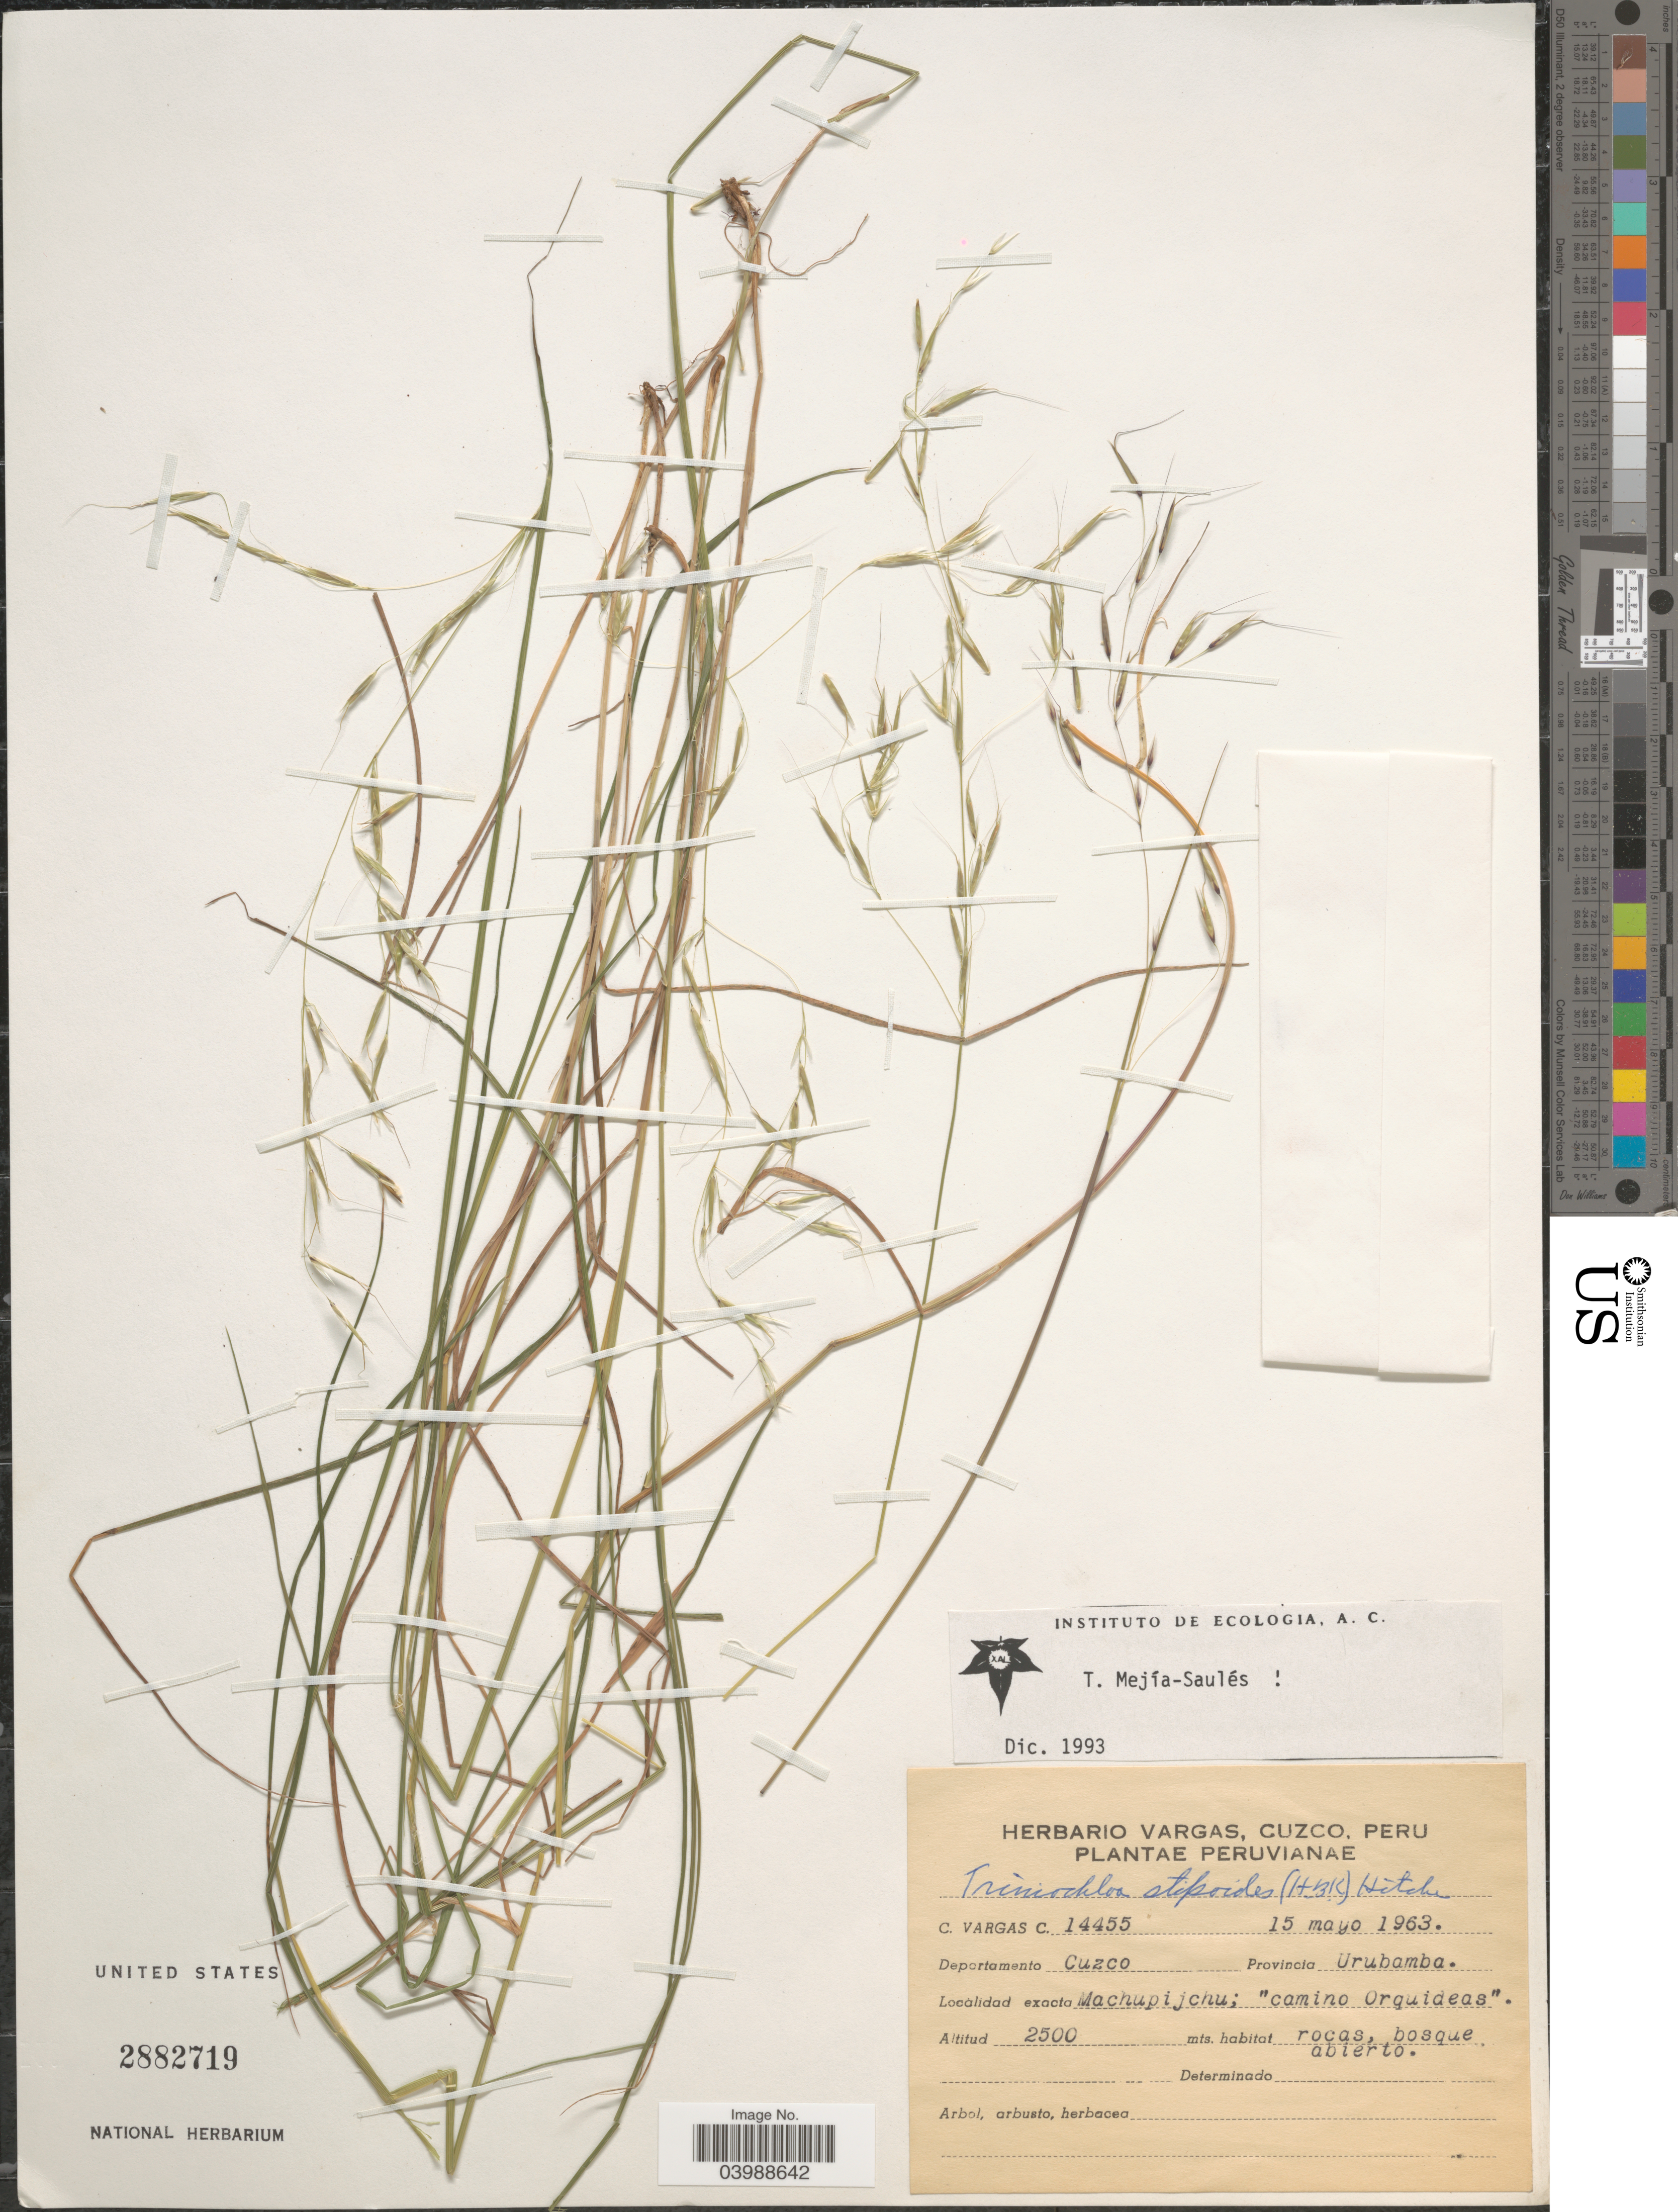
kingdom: Plantae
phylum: Tracheophyta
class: Liliopsida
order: Poales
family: Poaceae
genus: Triniochloa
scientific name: Triniochloa stipoides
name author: (Kunth) Hitchc.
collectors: C. Vargas Calderón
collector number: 14455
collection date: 1963-05-15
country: Peru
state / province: Cusco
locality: Departamento Cuzco. Provincia Urubamba. Machupijchu; "camino Orquideas".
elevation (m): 2500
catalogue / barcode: US 2882719